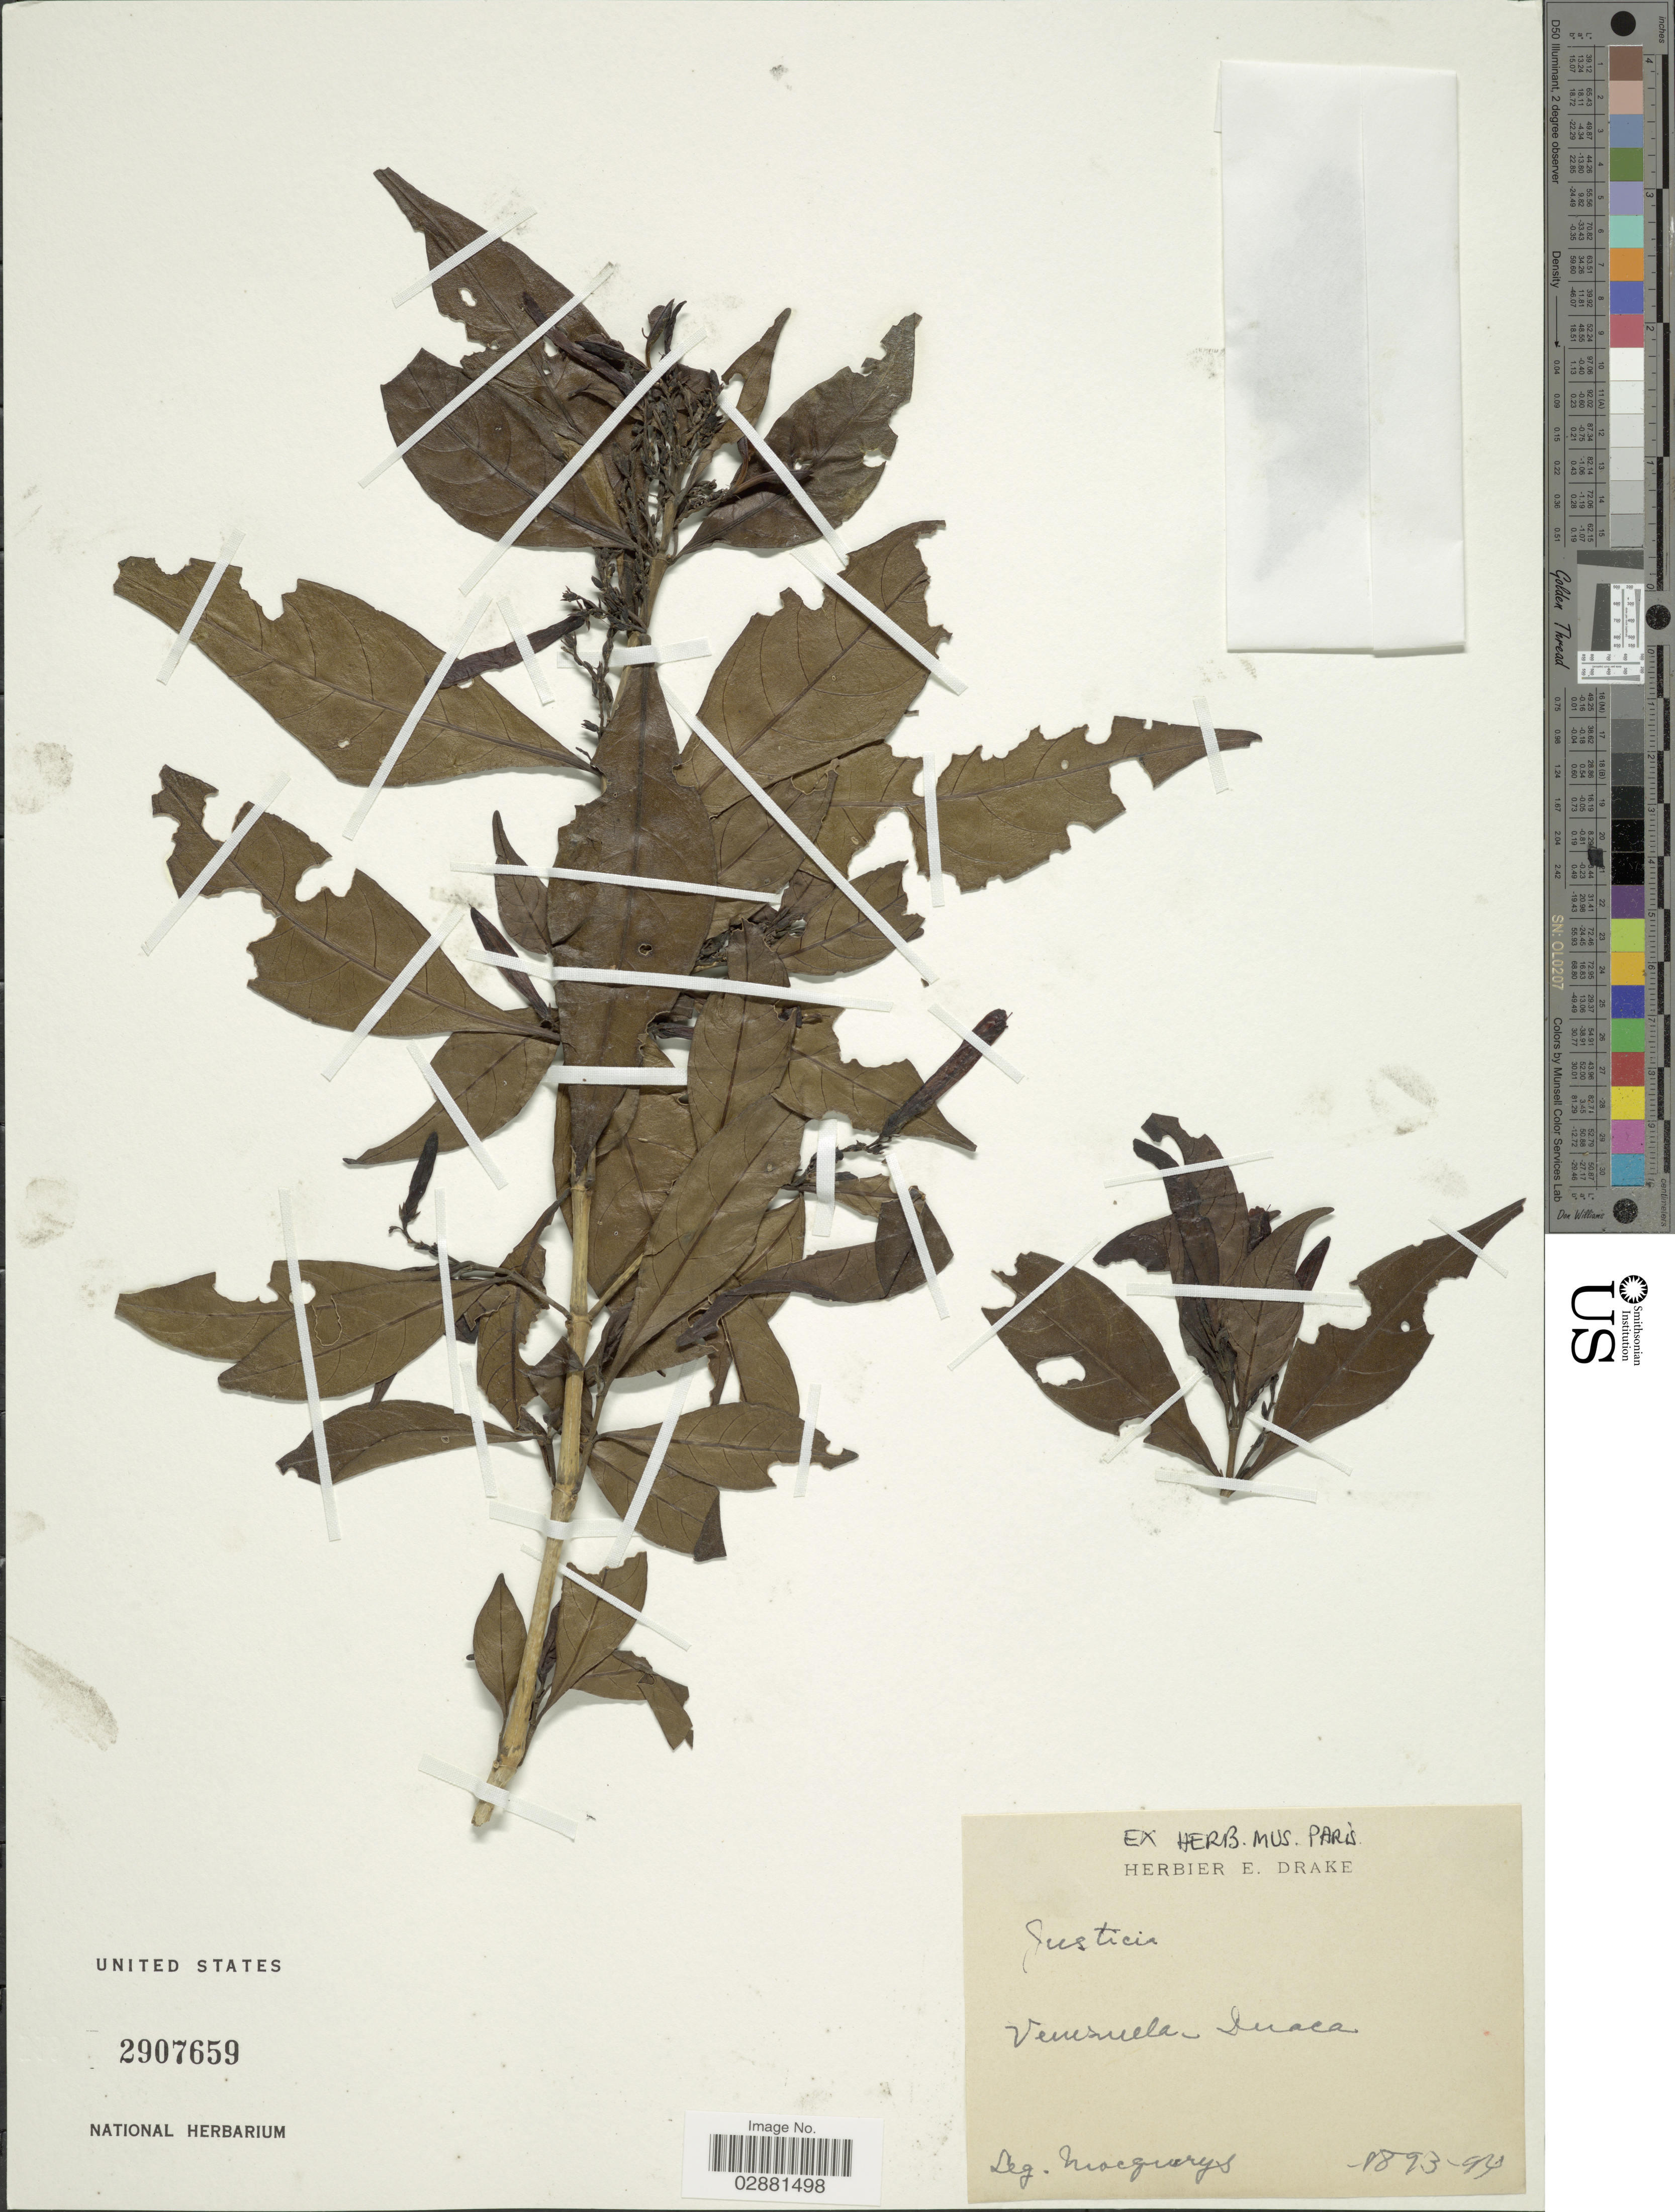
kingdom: Plantae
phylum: Tracheophyta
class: Magnoliopsida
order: Lamiales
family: Acanthaceae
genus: Justicia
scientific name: Justicia sp.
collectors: A. Mocquerys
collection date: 1893/1894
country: Venezuela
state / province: Lara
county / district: Crespo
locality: Duaca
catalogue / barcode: US 2907659